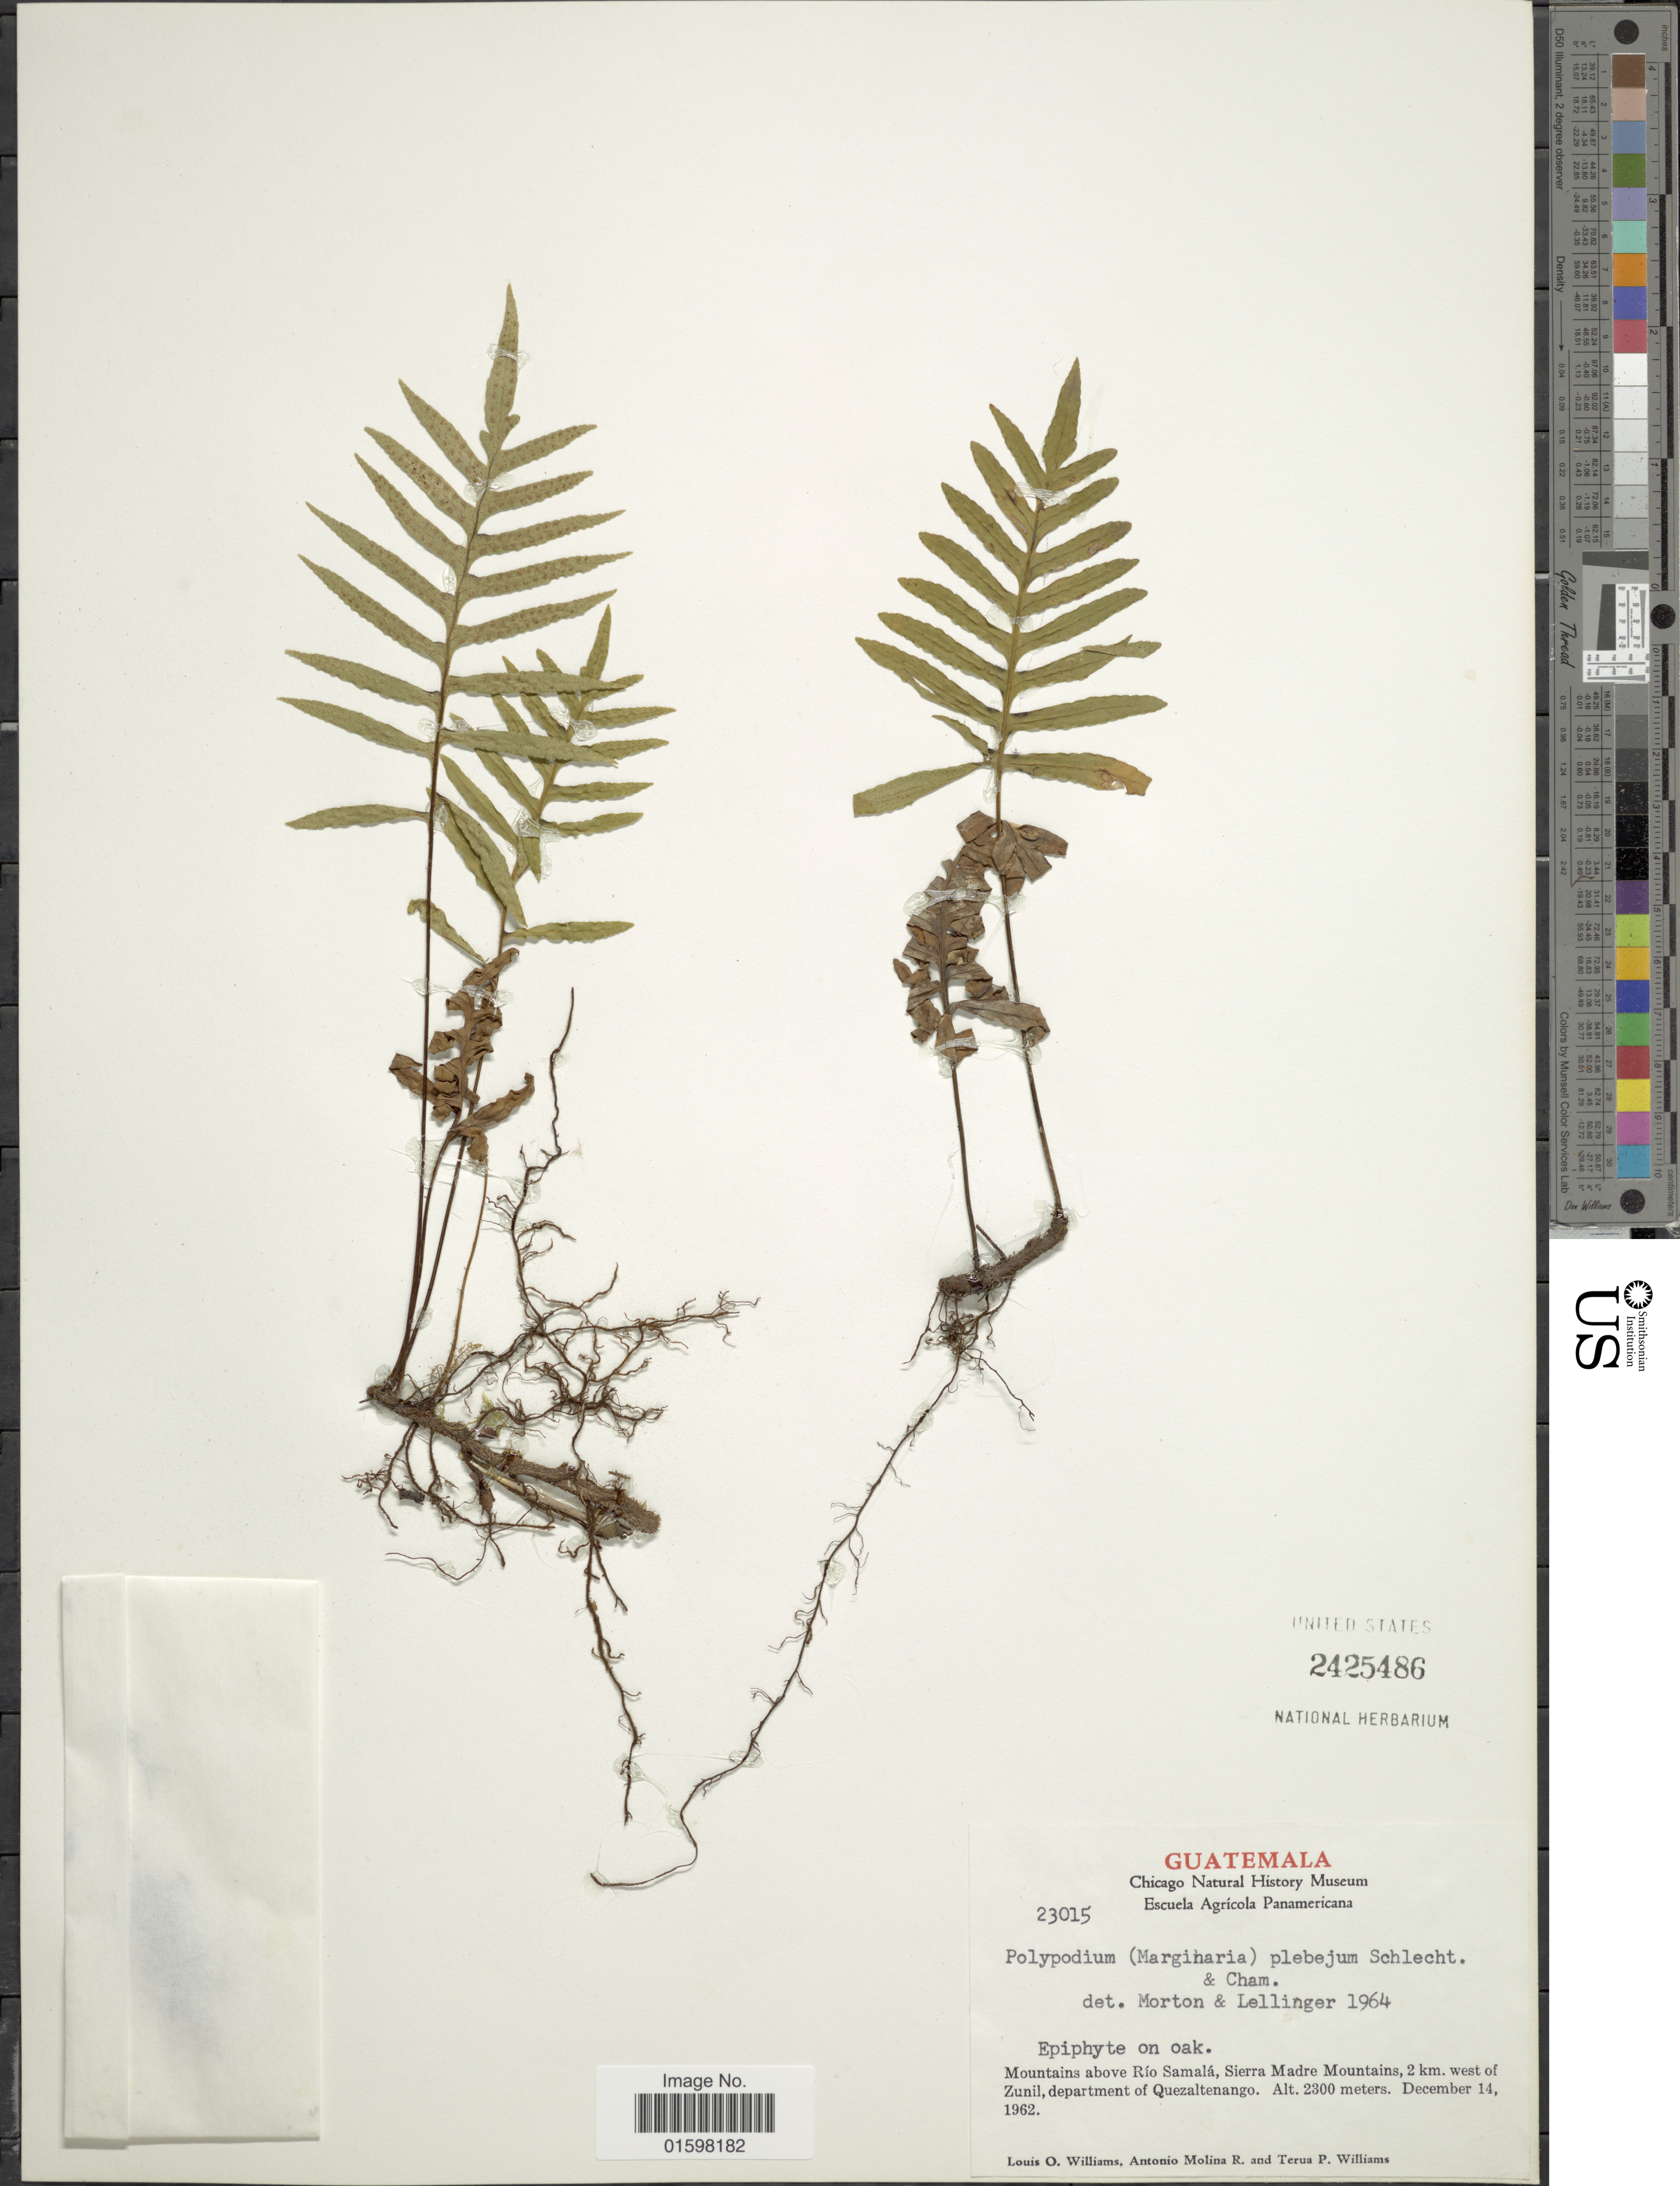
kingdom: Plantae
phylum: Tracheophyta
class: Polypodiopsida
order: Polypodiales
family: Polypodiaceae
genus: Pleopeltis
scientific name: Pleopeltis plebeia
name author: (Schltdl. ex Cham.) A.R. Sm. & Tejero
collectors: L. O. Williams, A. Molina & T. P. Williams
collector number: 23015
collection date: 1962-12-14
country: Guatemala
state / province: Quetzaltenango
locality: Mountains above Rio Samala, Sierra Mountain, 2 km west of Zunil, department of Quezaltenango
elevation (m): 2300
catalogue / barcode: US 2425486